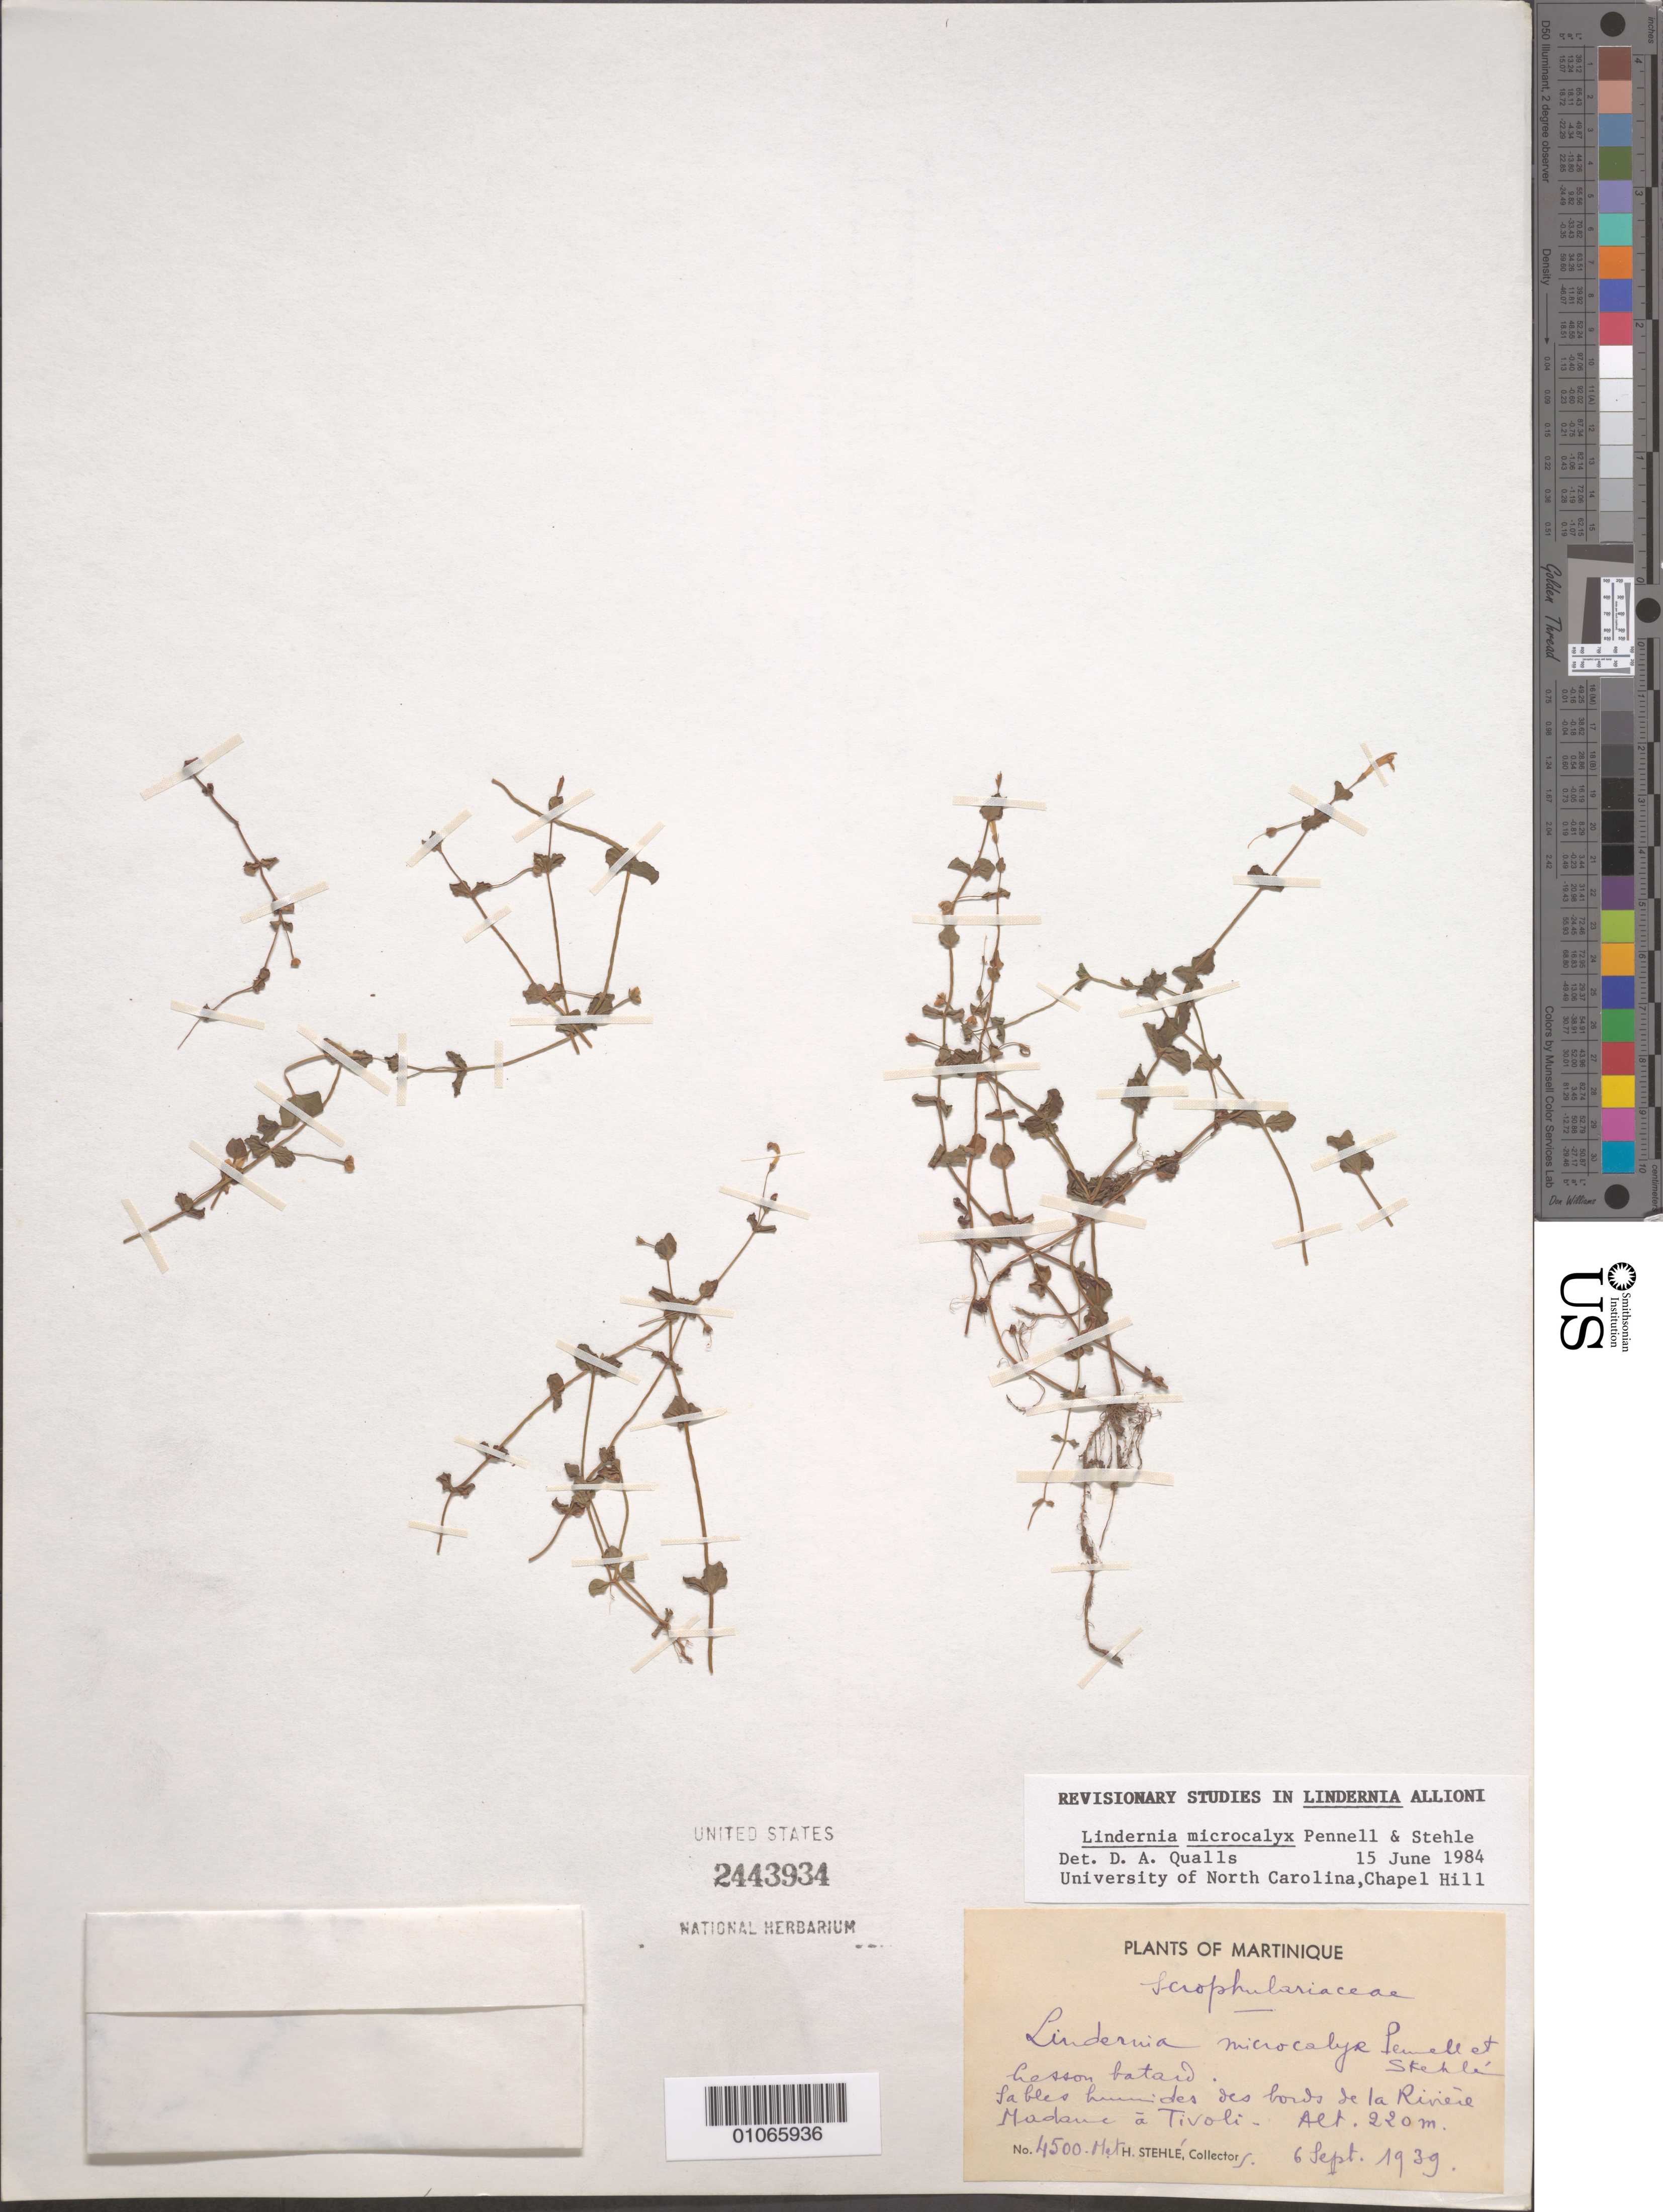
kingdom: Plantae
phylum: Tracheophyta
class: Magnoliopsida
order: Lamiales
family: Linderniaceae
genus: Lindernia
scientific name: Lindernia rotundifolia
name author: (L.) Alston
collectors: H. Stehlé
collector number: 4500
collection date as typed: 06 Sep 1939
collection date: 1939-09-06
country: Grenada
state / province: Saint Andrew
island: Grenada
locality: Wet soils on the banks of the River Madame at Tivoli.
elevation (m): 220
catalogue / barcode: US 2443934